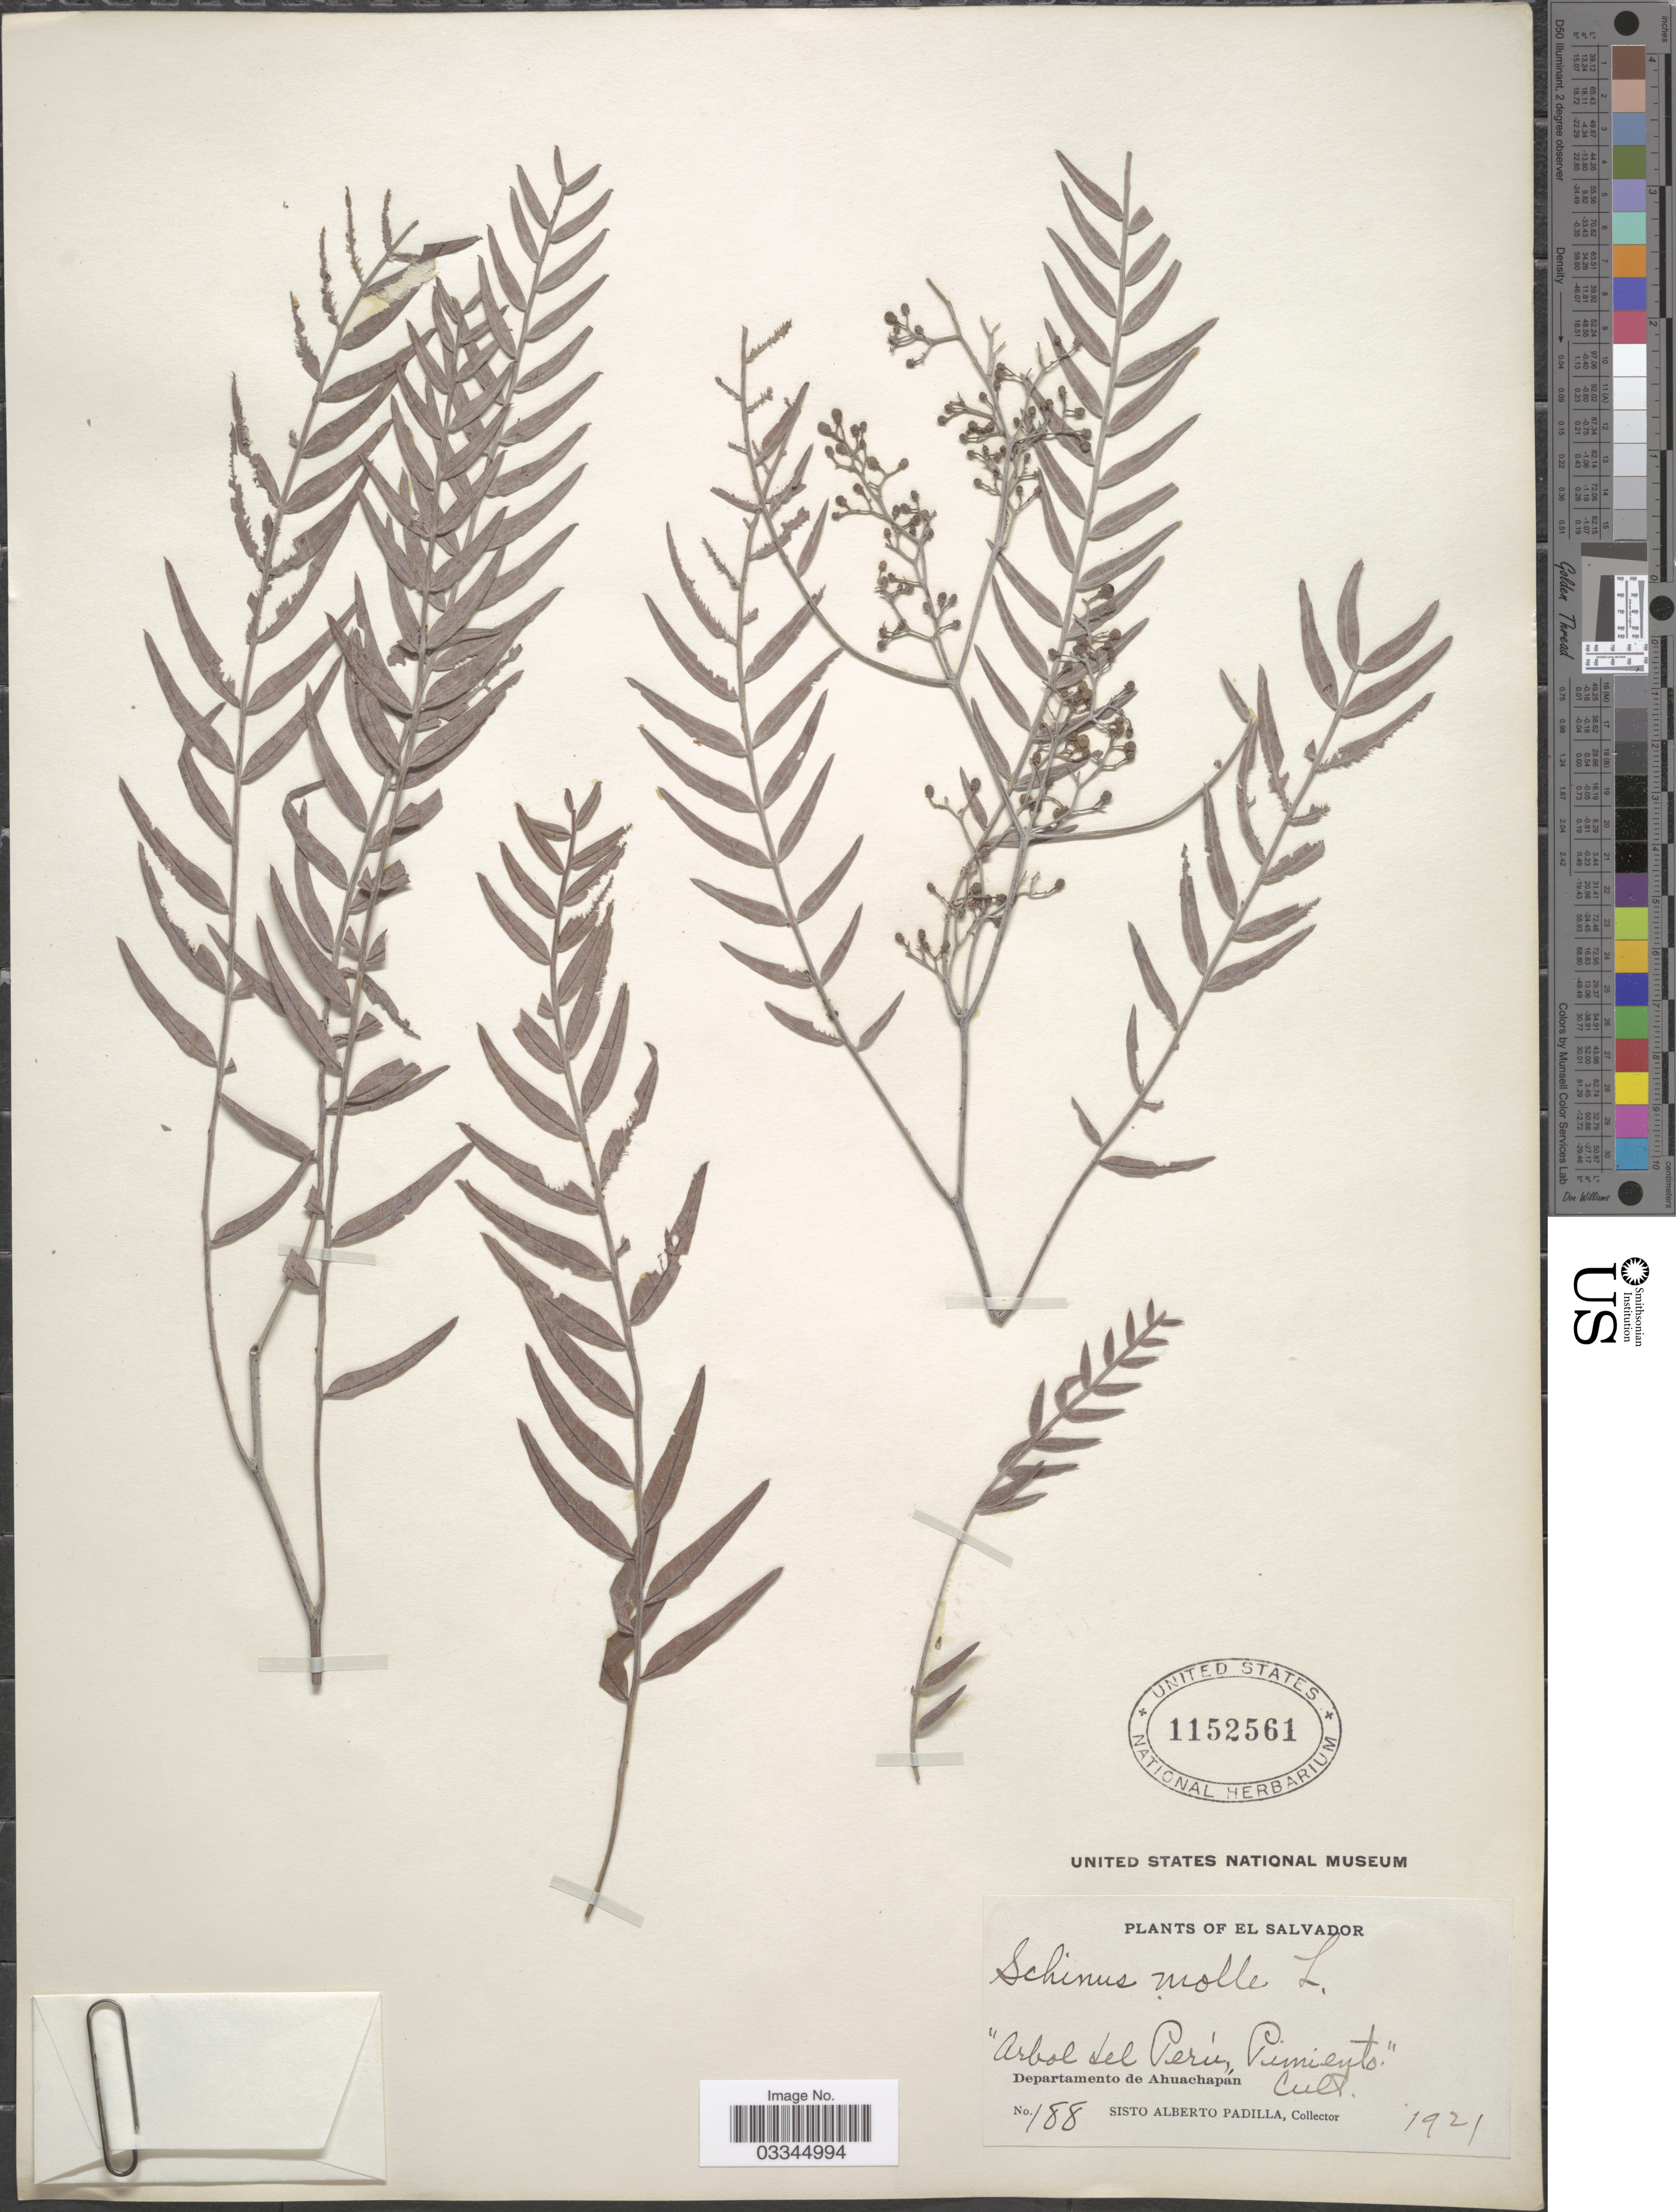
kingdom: Plantae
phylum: Tracheophyta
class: Magnoliopsida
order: Sapindales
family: Anacardiaceae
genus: Schinus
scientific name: Schinus areira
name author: L.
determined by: Mitchell, John D.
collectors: S. A. Padilla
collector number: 188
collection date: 1921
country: El Salvador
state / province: Ahuachapan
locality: Departamento de Ahuachapán.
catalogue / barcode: US 1152561